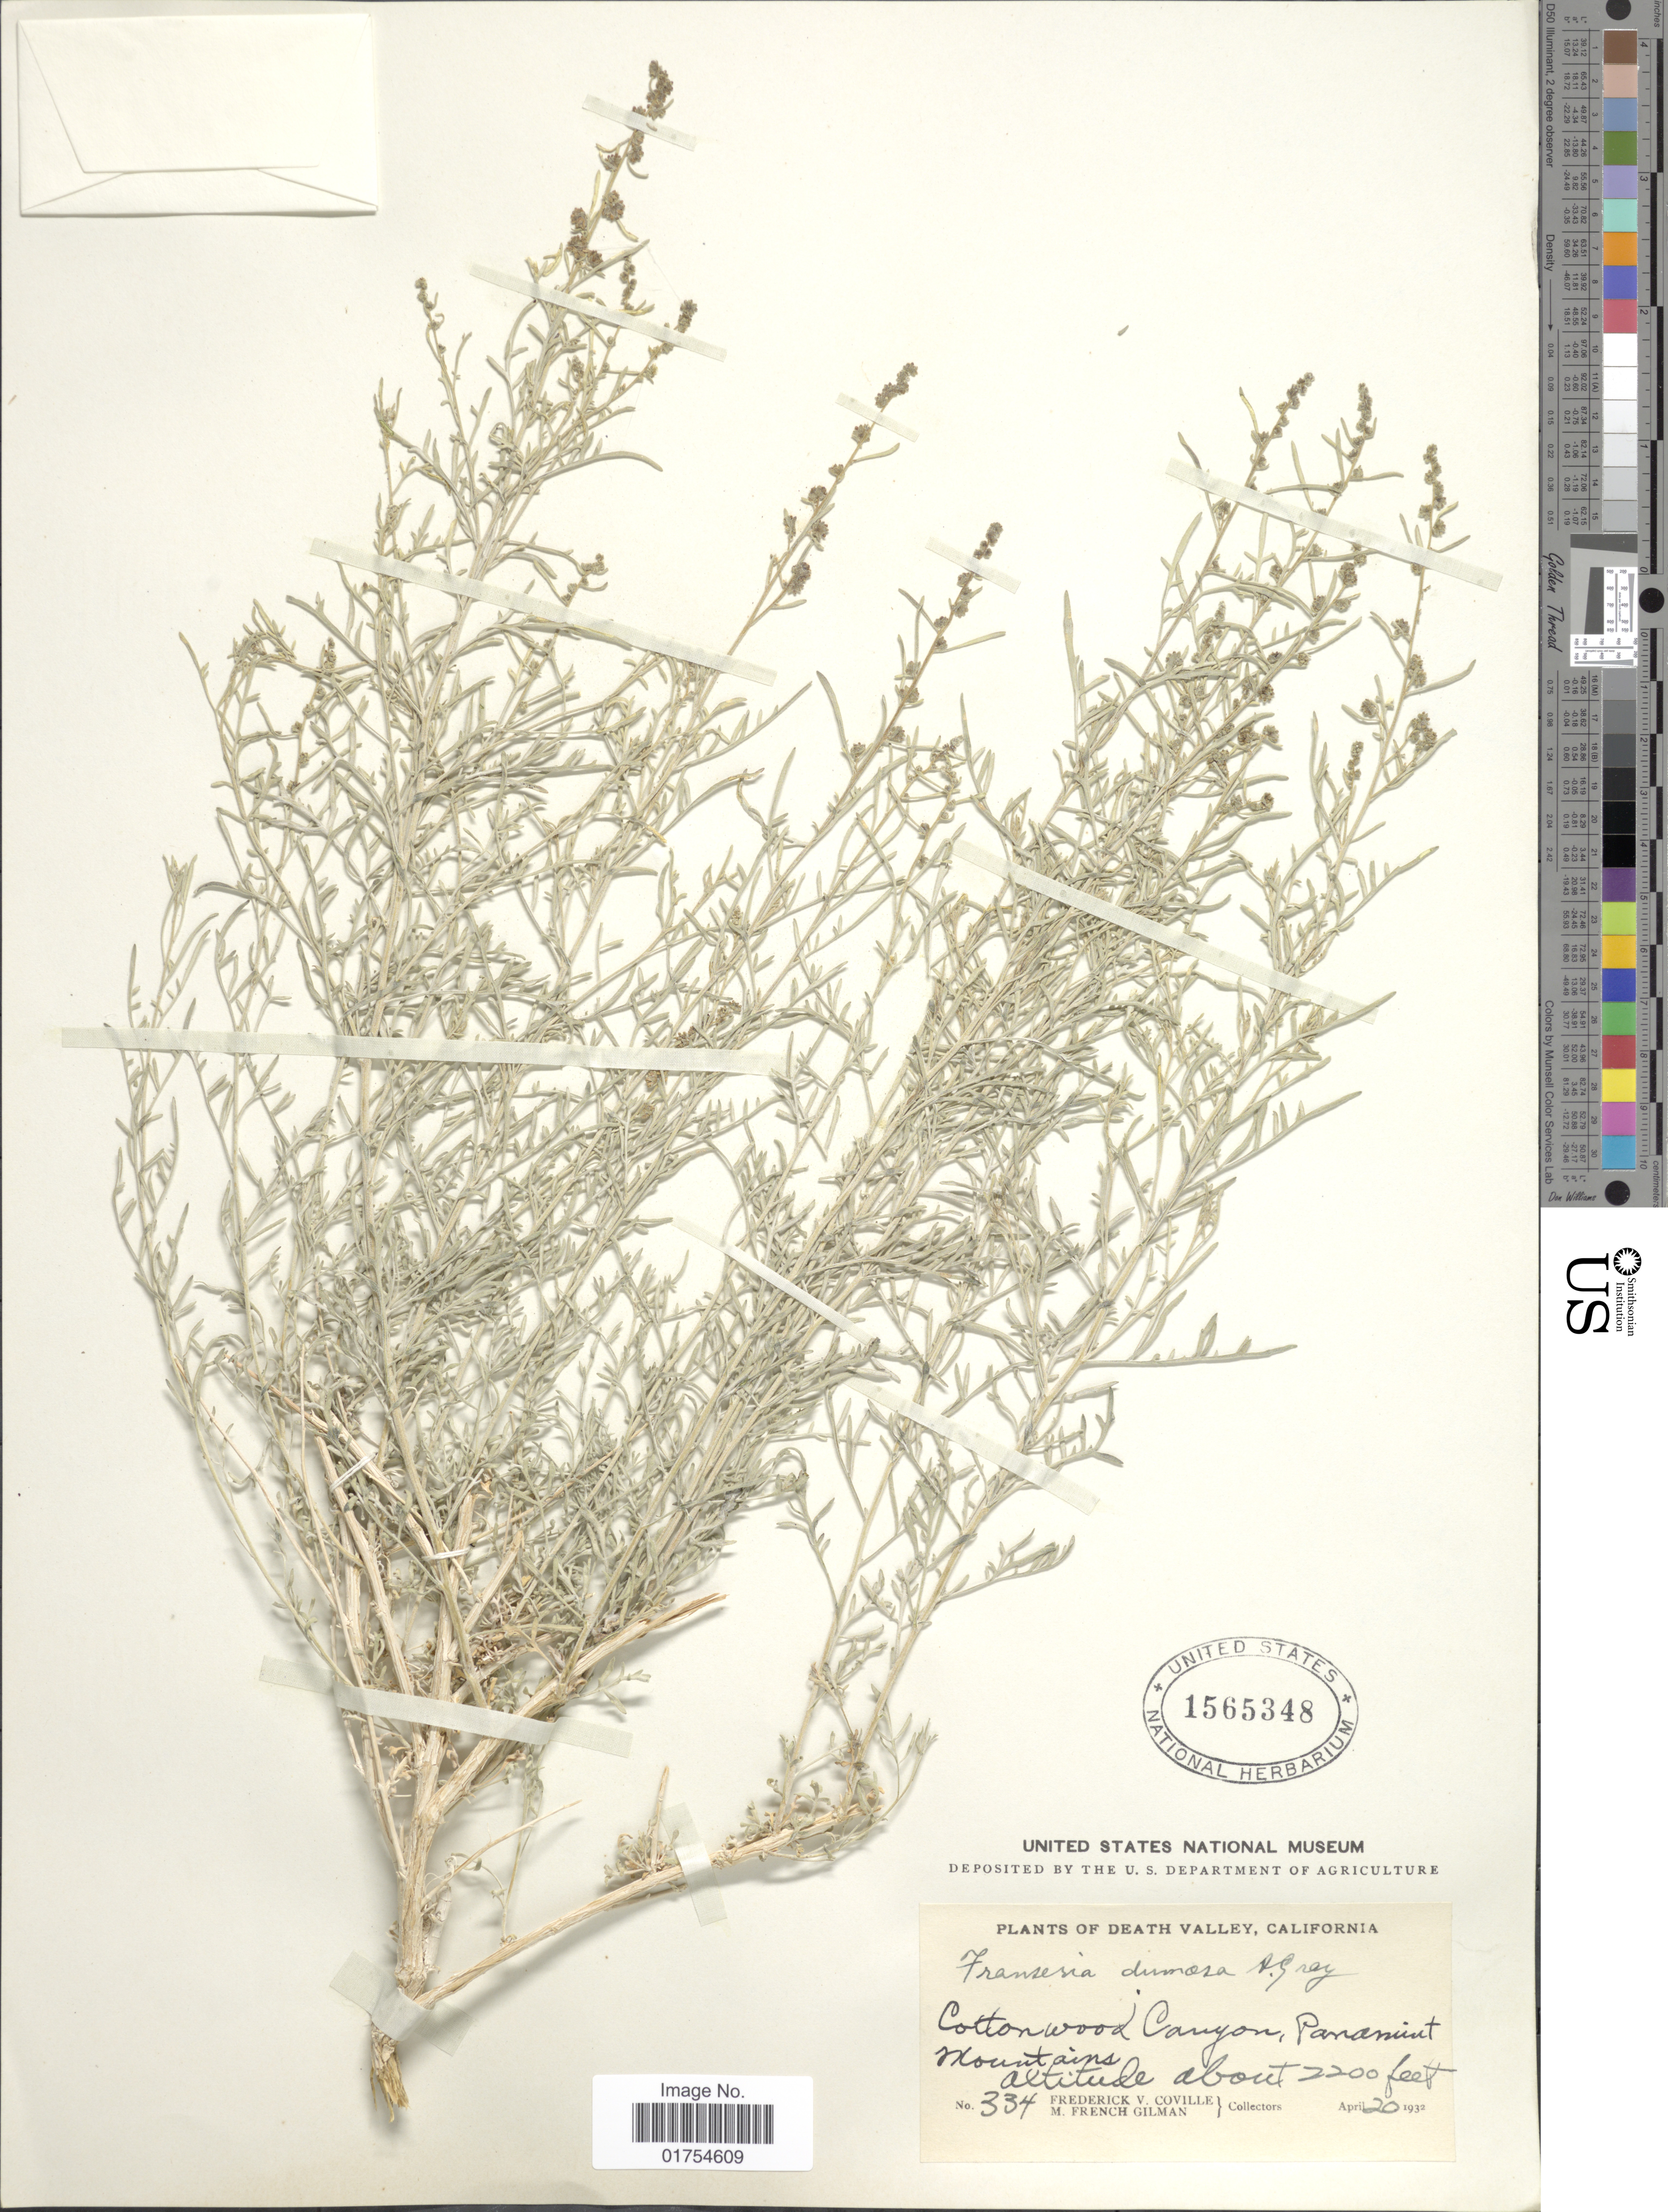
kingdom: Plantae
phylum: Tracheophyta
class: Magnoliopsida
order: Asterales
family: Asteraceae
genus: Franseria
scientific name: Franseria dumosa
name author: A. Gray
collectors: F. V. Coville & M. F. Gilman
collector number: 334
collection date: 1932-04-20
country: United States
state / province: California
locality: Death Valley, Cottonwood Canyon, Panamint Mountains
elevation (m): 671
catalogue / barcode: US 1565348